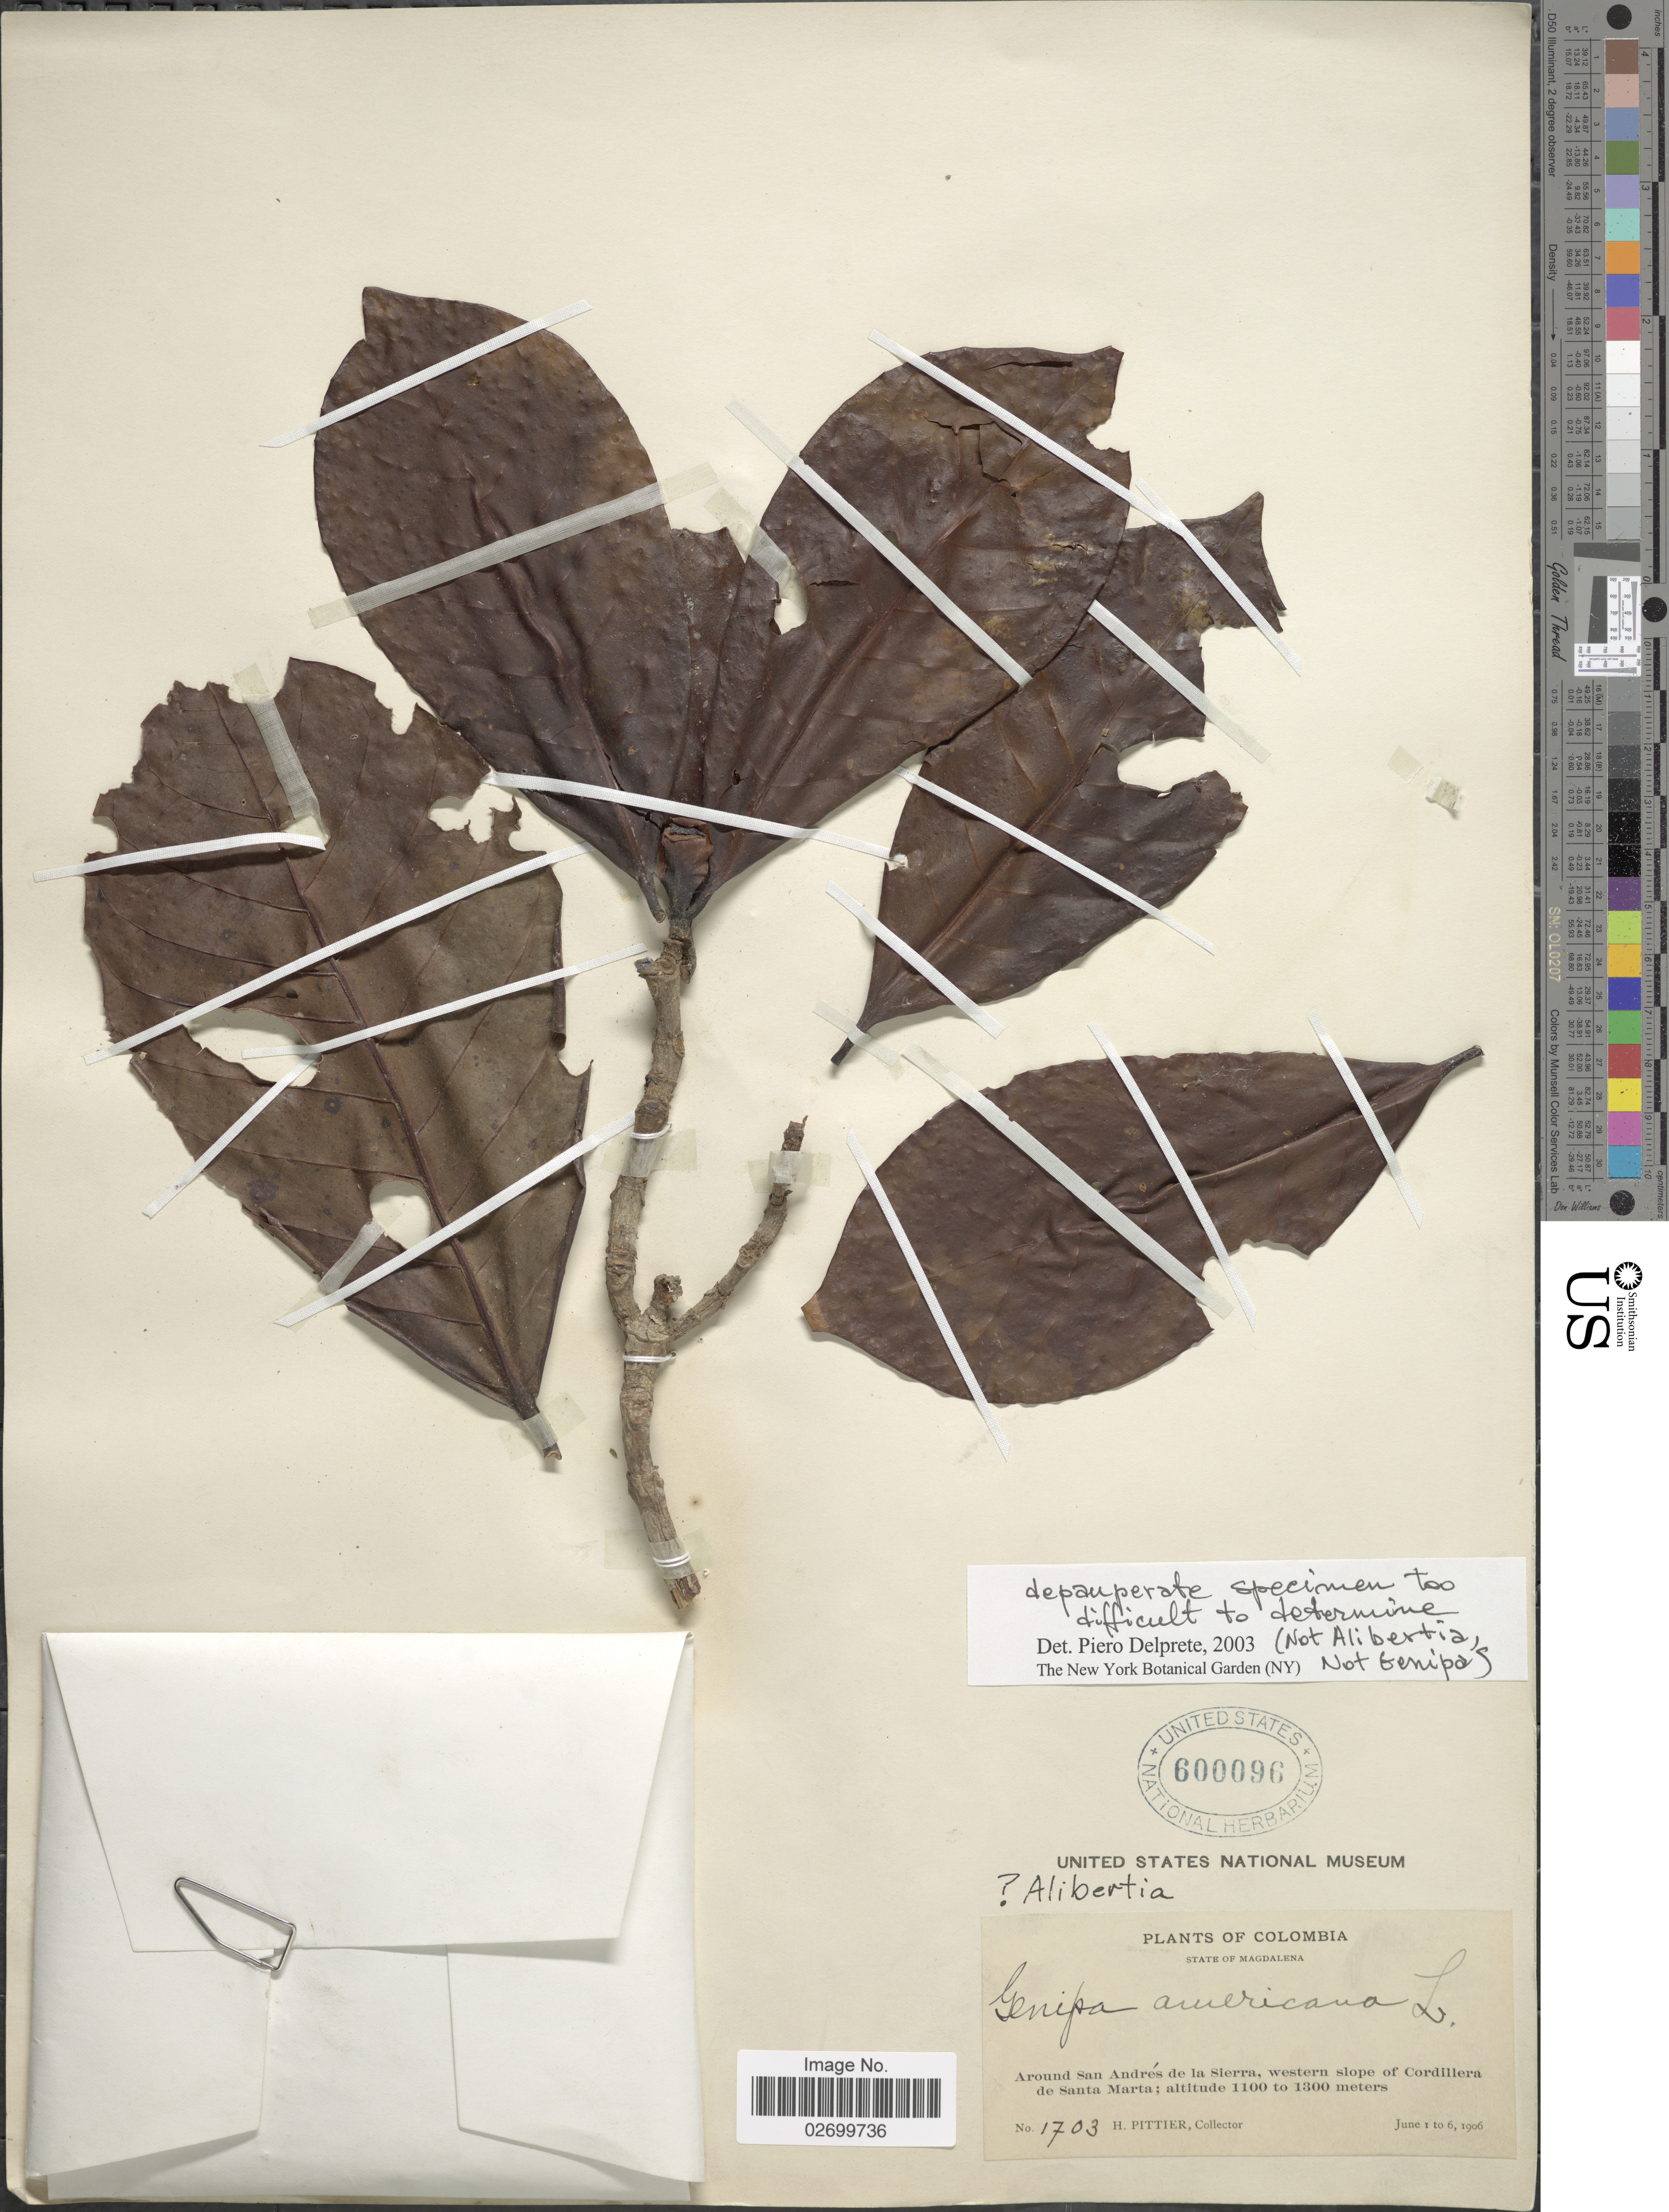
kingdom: Plantae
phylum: Tracheophyta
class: Magnoliopsida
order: Gentianales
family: Rubiaceae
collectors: H. F. Pittier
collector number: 1703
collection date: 1906-06-01/1906-06-06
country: Colombia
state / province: Magdalena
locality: Around San Andres de la Sierra, western slope of Cordillera de Santa Maria.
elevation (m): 1100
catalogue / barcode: US 600096